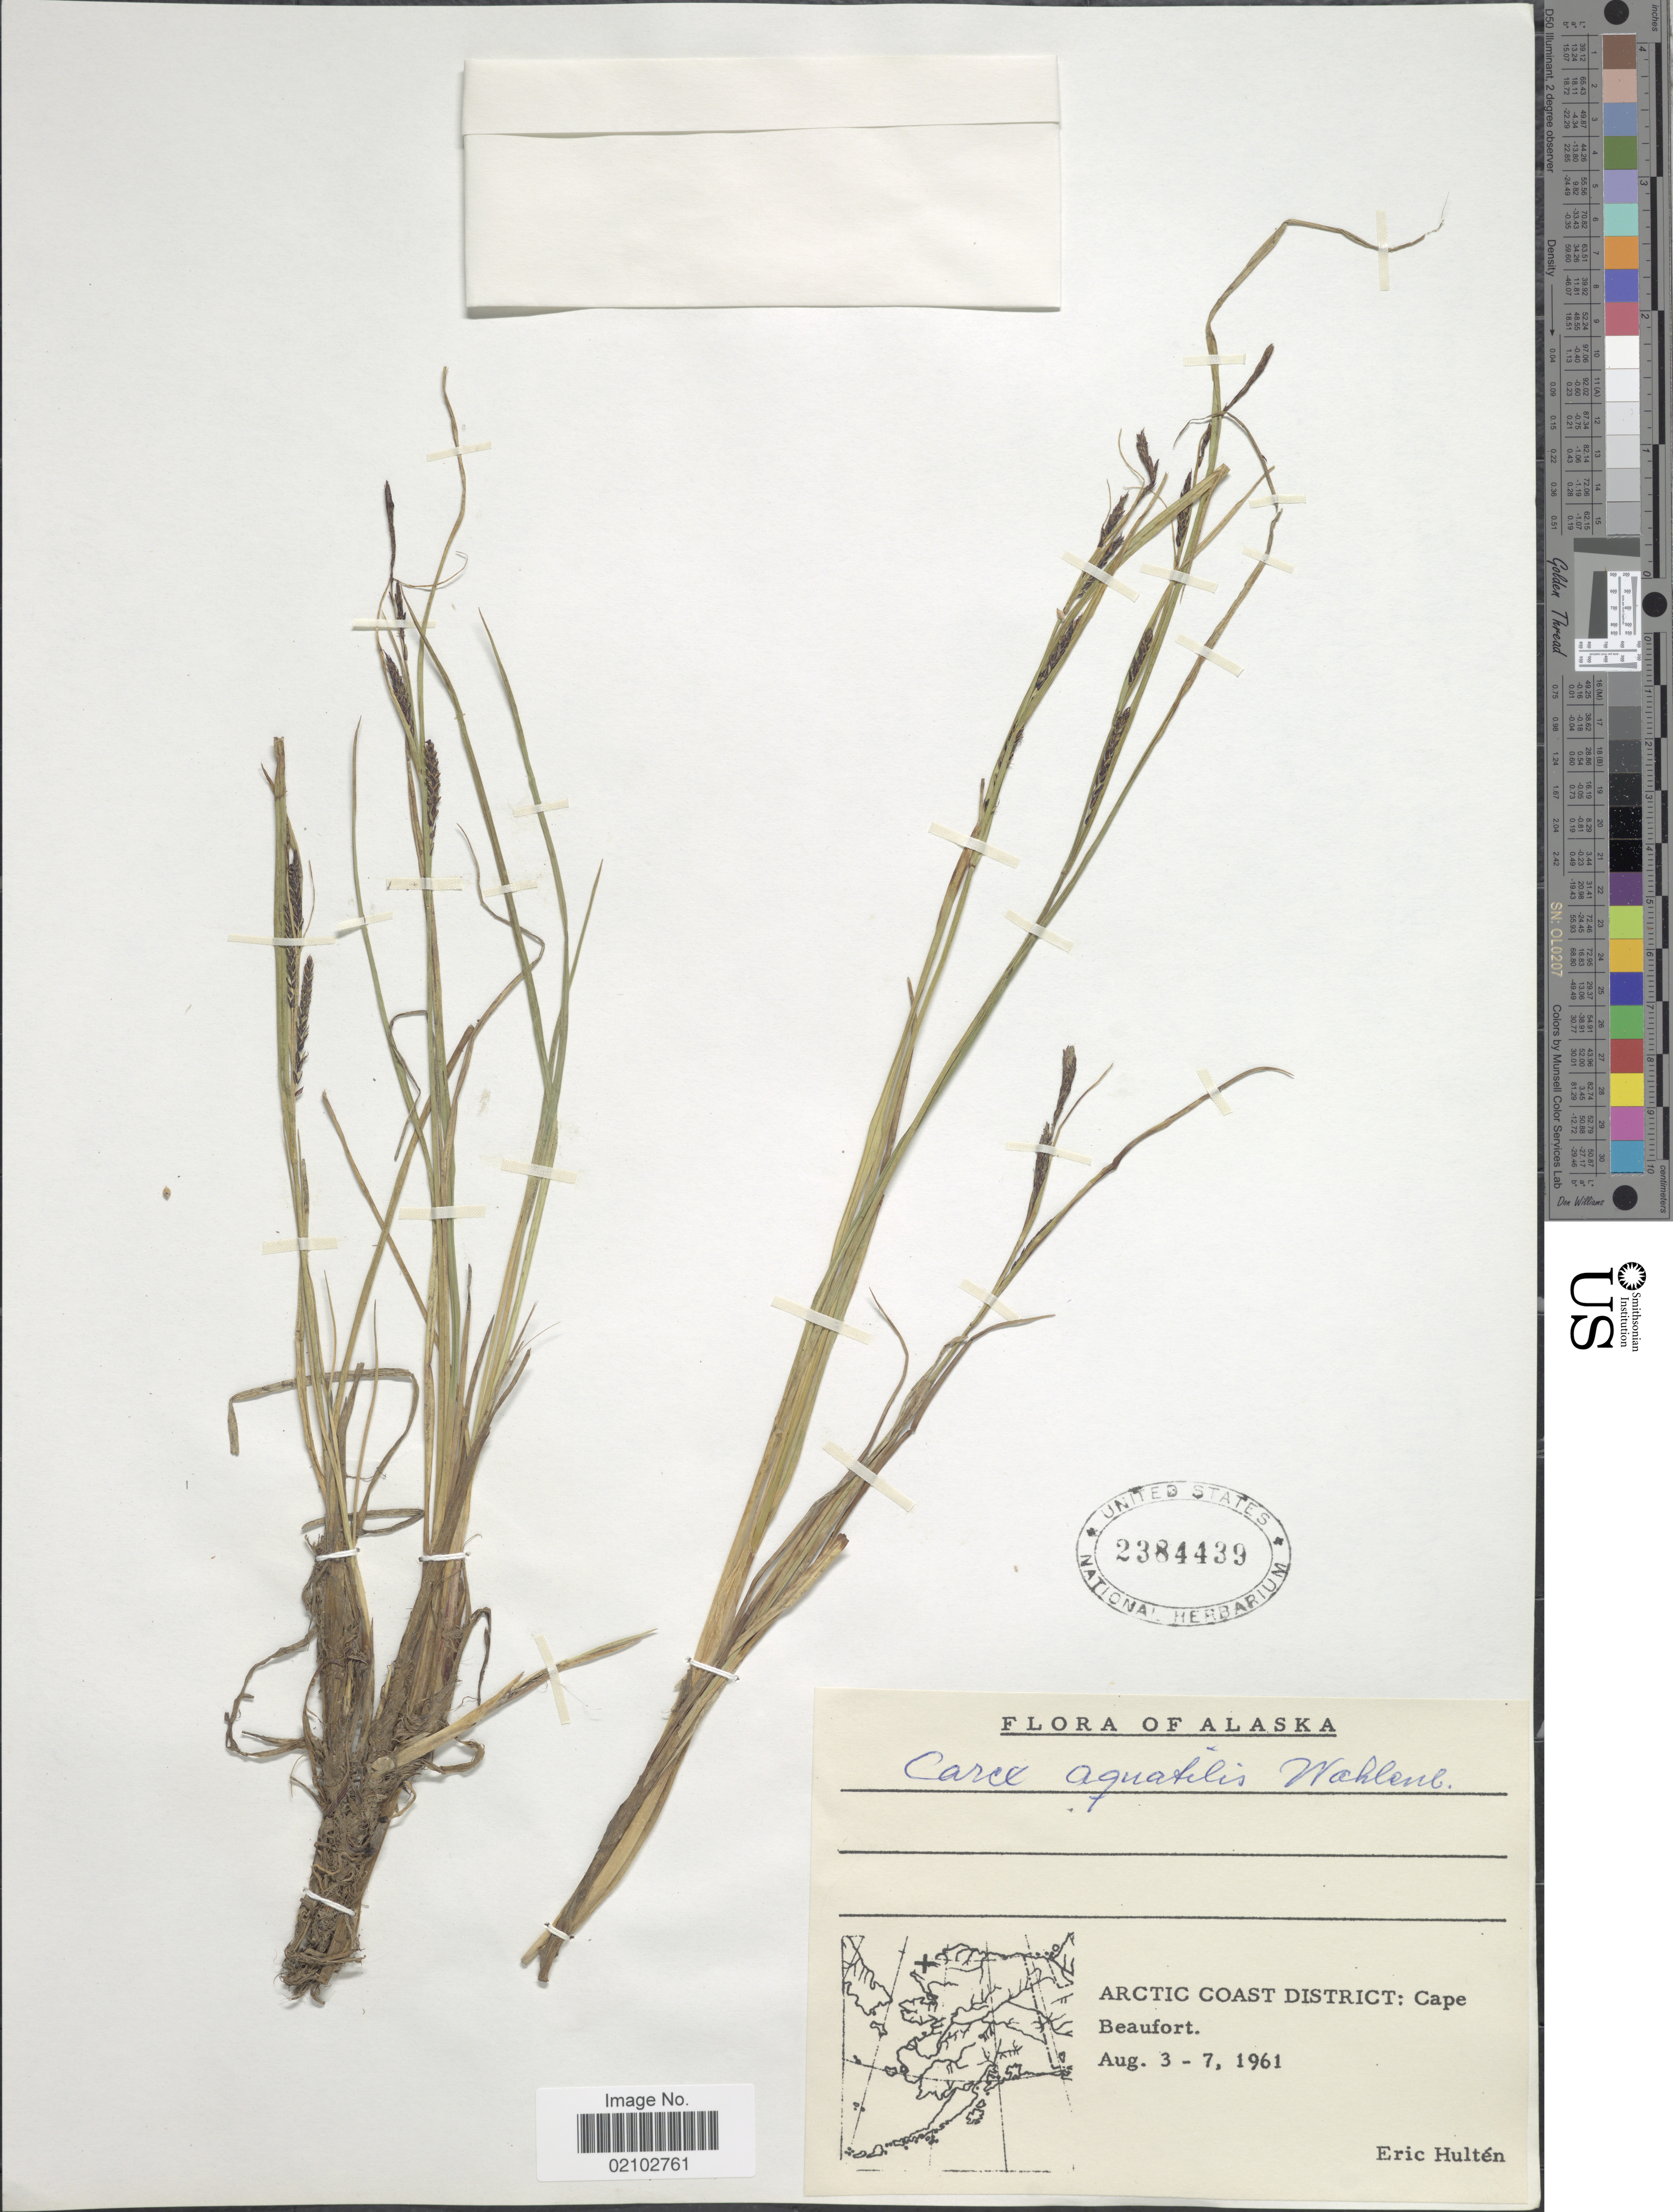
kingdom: Plantae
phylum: Tracheophyta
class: Liliopsida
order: Poales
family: Cyperaceae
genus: Carex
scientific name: Carex aquatilis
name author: Wahlenb.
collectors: E. G. Hultén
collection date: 1961-08-03/1961-08-07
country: United States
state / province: Alaska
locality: Arctic Coast District: Cape Beaufort.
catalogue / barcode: US 2384439